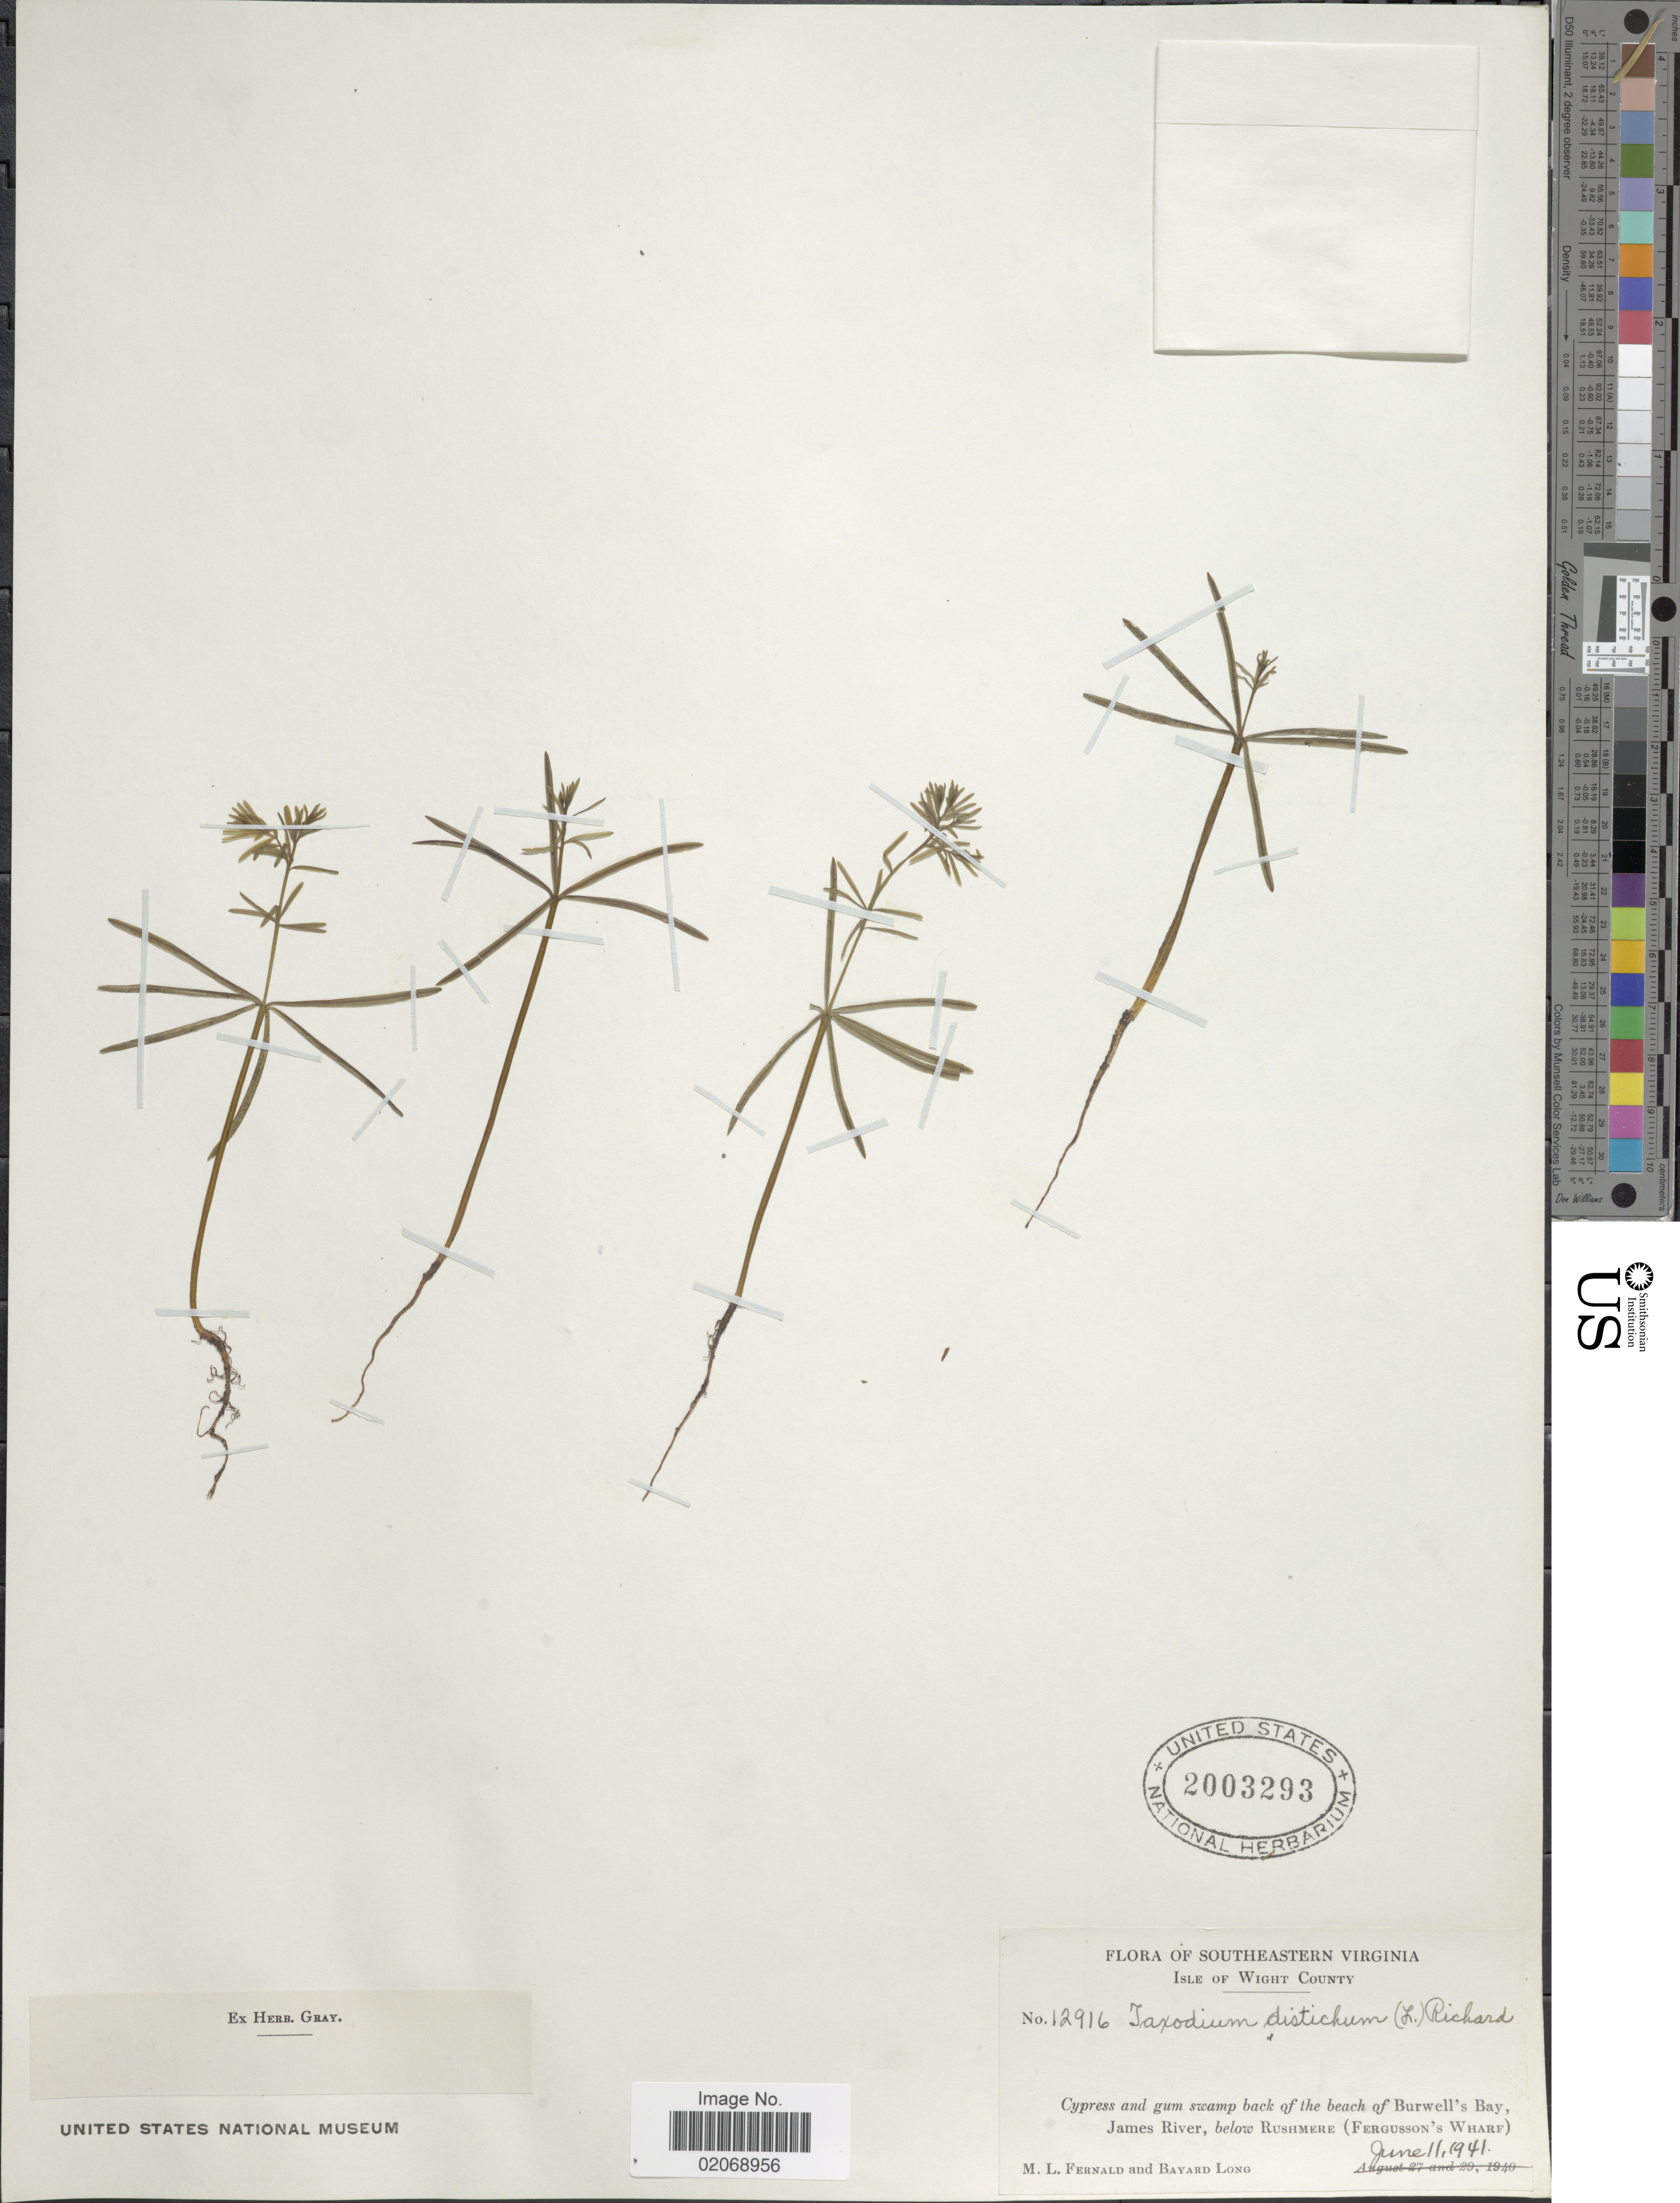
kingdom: Plantae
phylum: Tracheophyta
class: Pinopsida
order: Pinales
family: Cupressaceae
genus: Taxodium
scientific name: Taxodium distichum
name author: (L.) Rich.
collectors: M. L. Fernald & B. Long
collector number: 12916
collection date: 1941-06-11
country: United States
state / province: Virginia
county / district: Isle of Wight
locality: Southeastern Virginia, isle of Wight County, back of beach of Burwell's Bay, James River, below Rushmere (Fergusson's Wharf)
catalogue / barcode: US 2003293